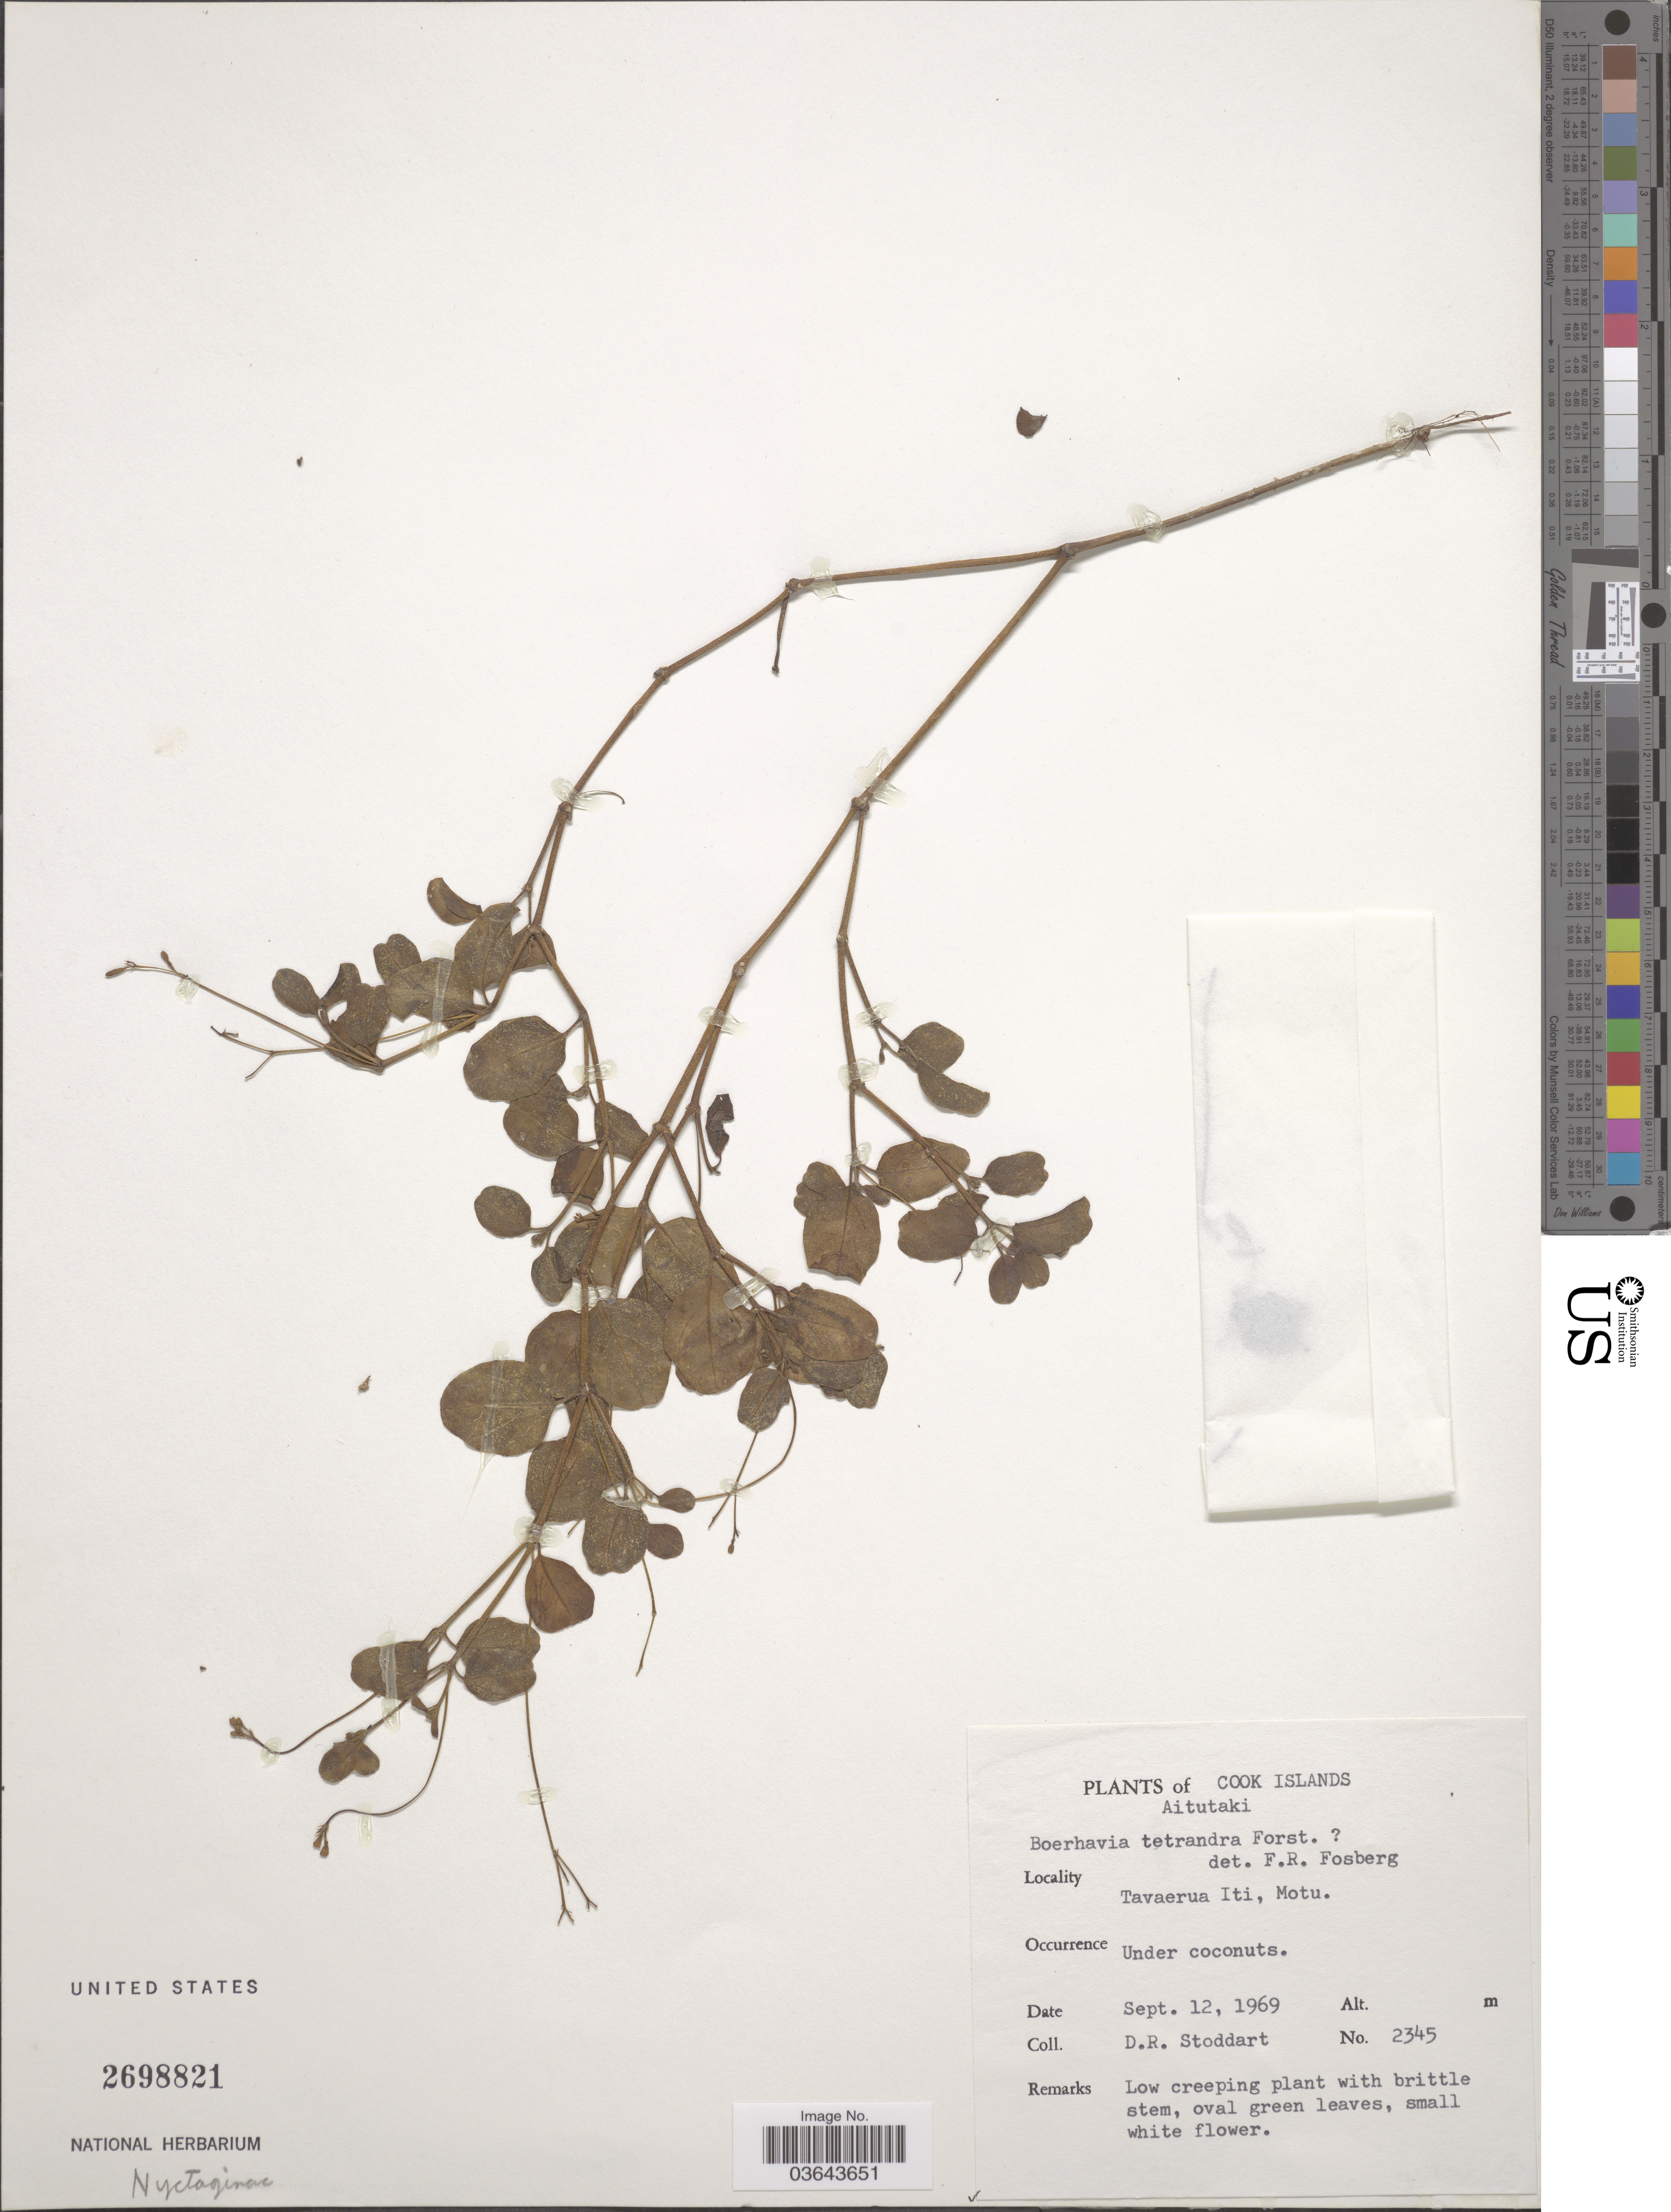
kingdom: Plantae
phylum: Tracheophyta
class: Magnoliopsida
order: Caryophyllales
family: Nyctaginaceae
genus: Boerhavia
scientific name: Boerhavia albiflora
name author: Fosberg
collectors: D. R. Stoddart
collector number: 2345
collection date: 1969-09-12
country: Cook Islands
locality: Aitutaki. Tavaerua Iti, Motu.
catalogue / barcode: US 2698821